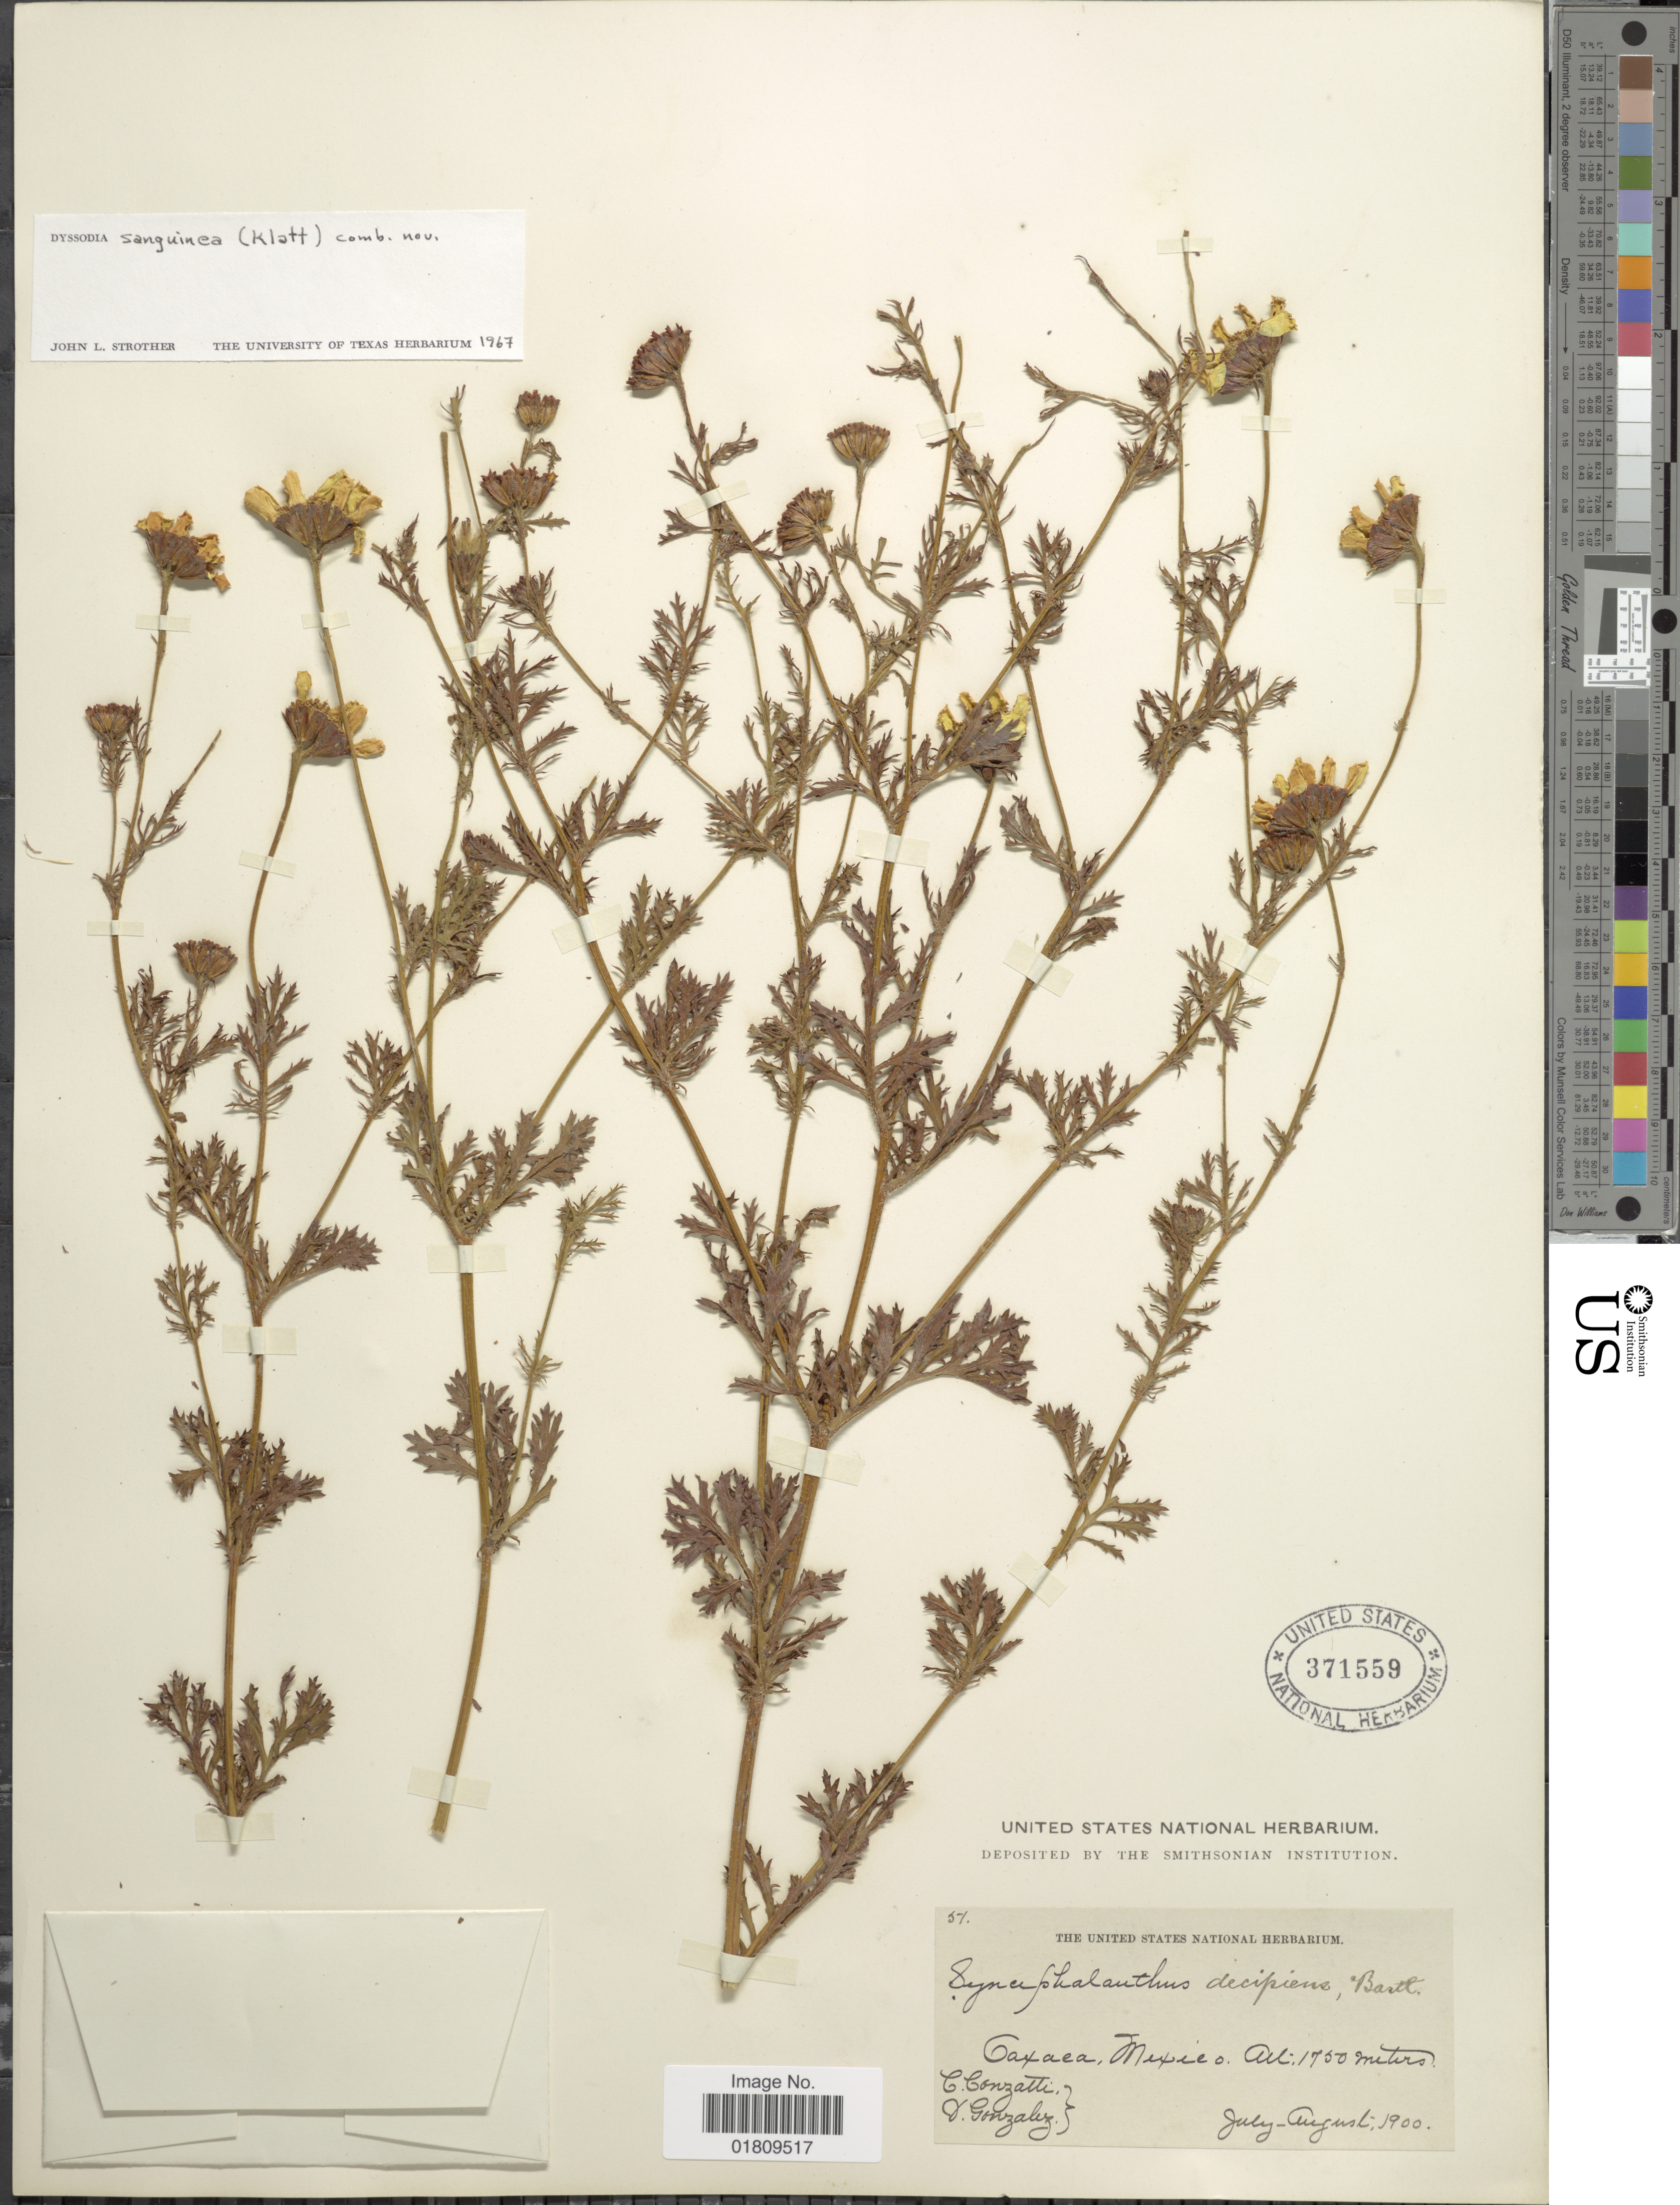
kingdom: Plantae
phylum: Tracheophyta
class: Magnoliopsida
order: Asterales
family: Asteraceae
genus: Dyssodia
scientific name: Dyssodia decipiens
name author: (Bartl.) M.C. Johnst. ex M.C. Johnst. & B.L. Turner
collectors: C. Conzatti & V. Gonzalez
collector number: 57*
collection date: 1900-07/1900-08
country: Mexico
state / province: Oaxaca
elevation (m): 1750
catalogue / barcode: US 371559